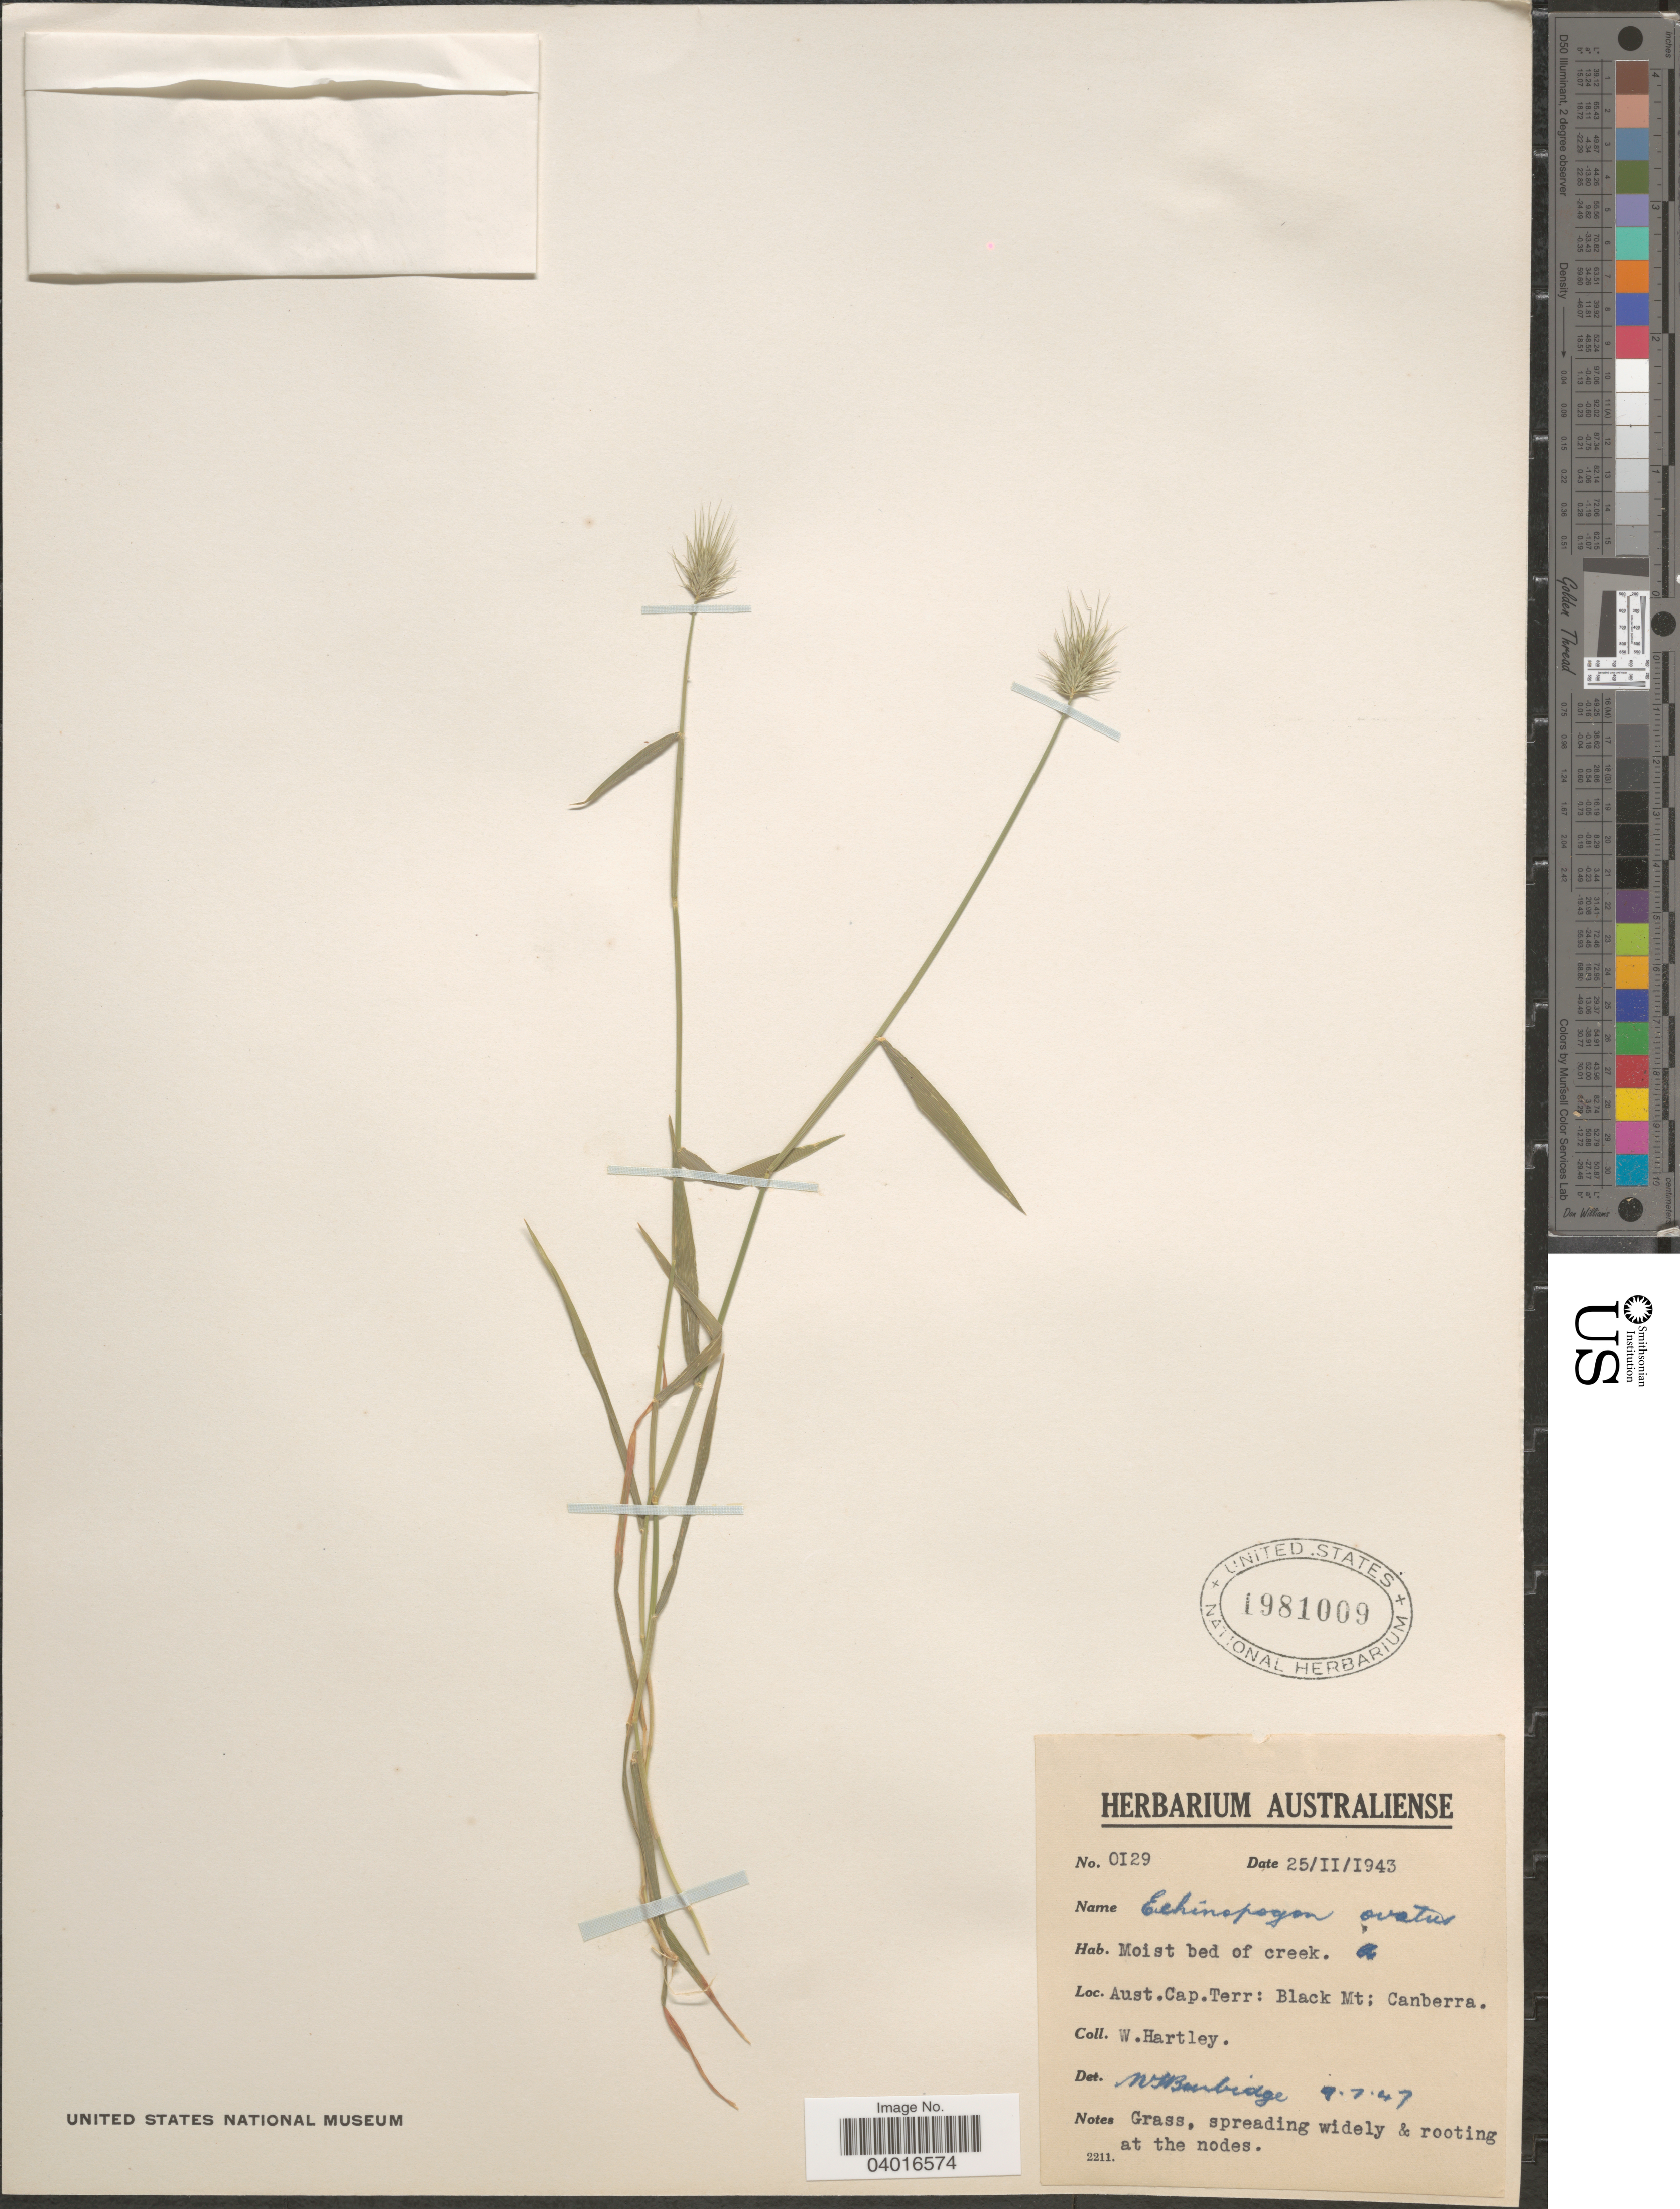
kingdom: Plantae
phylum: Tracheophyta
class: Liliopsida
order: Poales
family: Poaceae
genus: Echinopogon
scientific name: Echinopogon ovatus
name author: (G. Forst.) P. Beauv.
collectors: W. Hartley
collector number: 0129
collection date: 1943-11-25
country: Australia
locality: Aust. Cap. Terr: Black Mt; Canberra.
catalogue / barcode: US 1981009